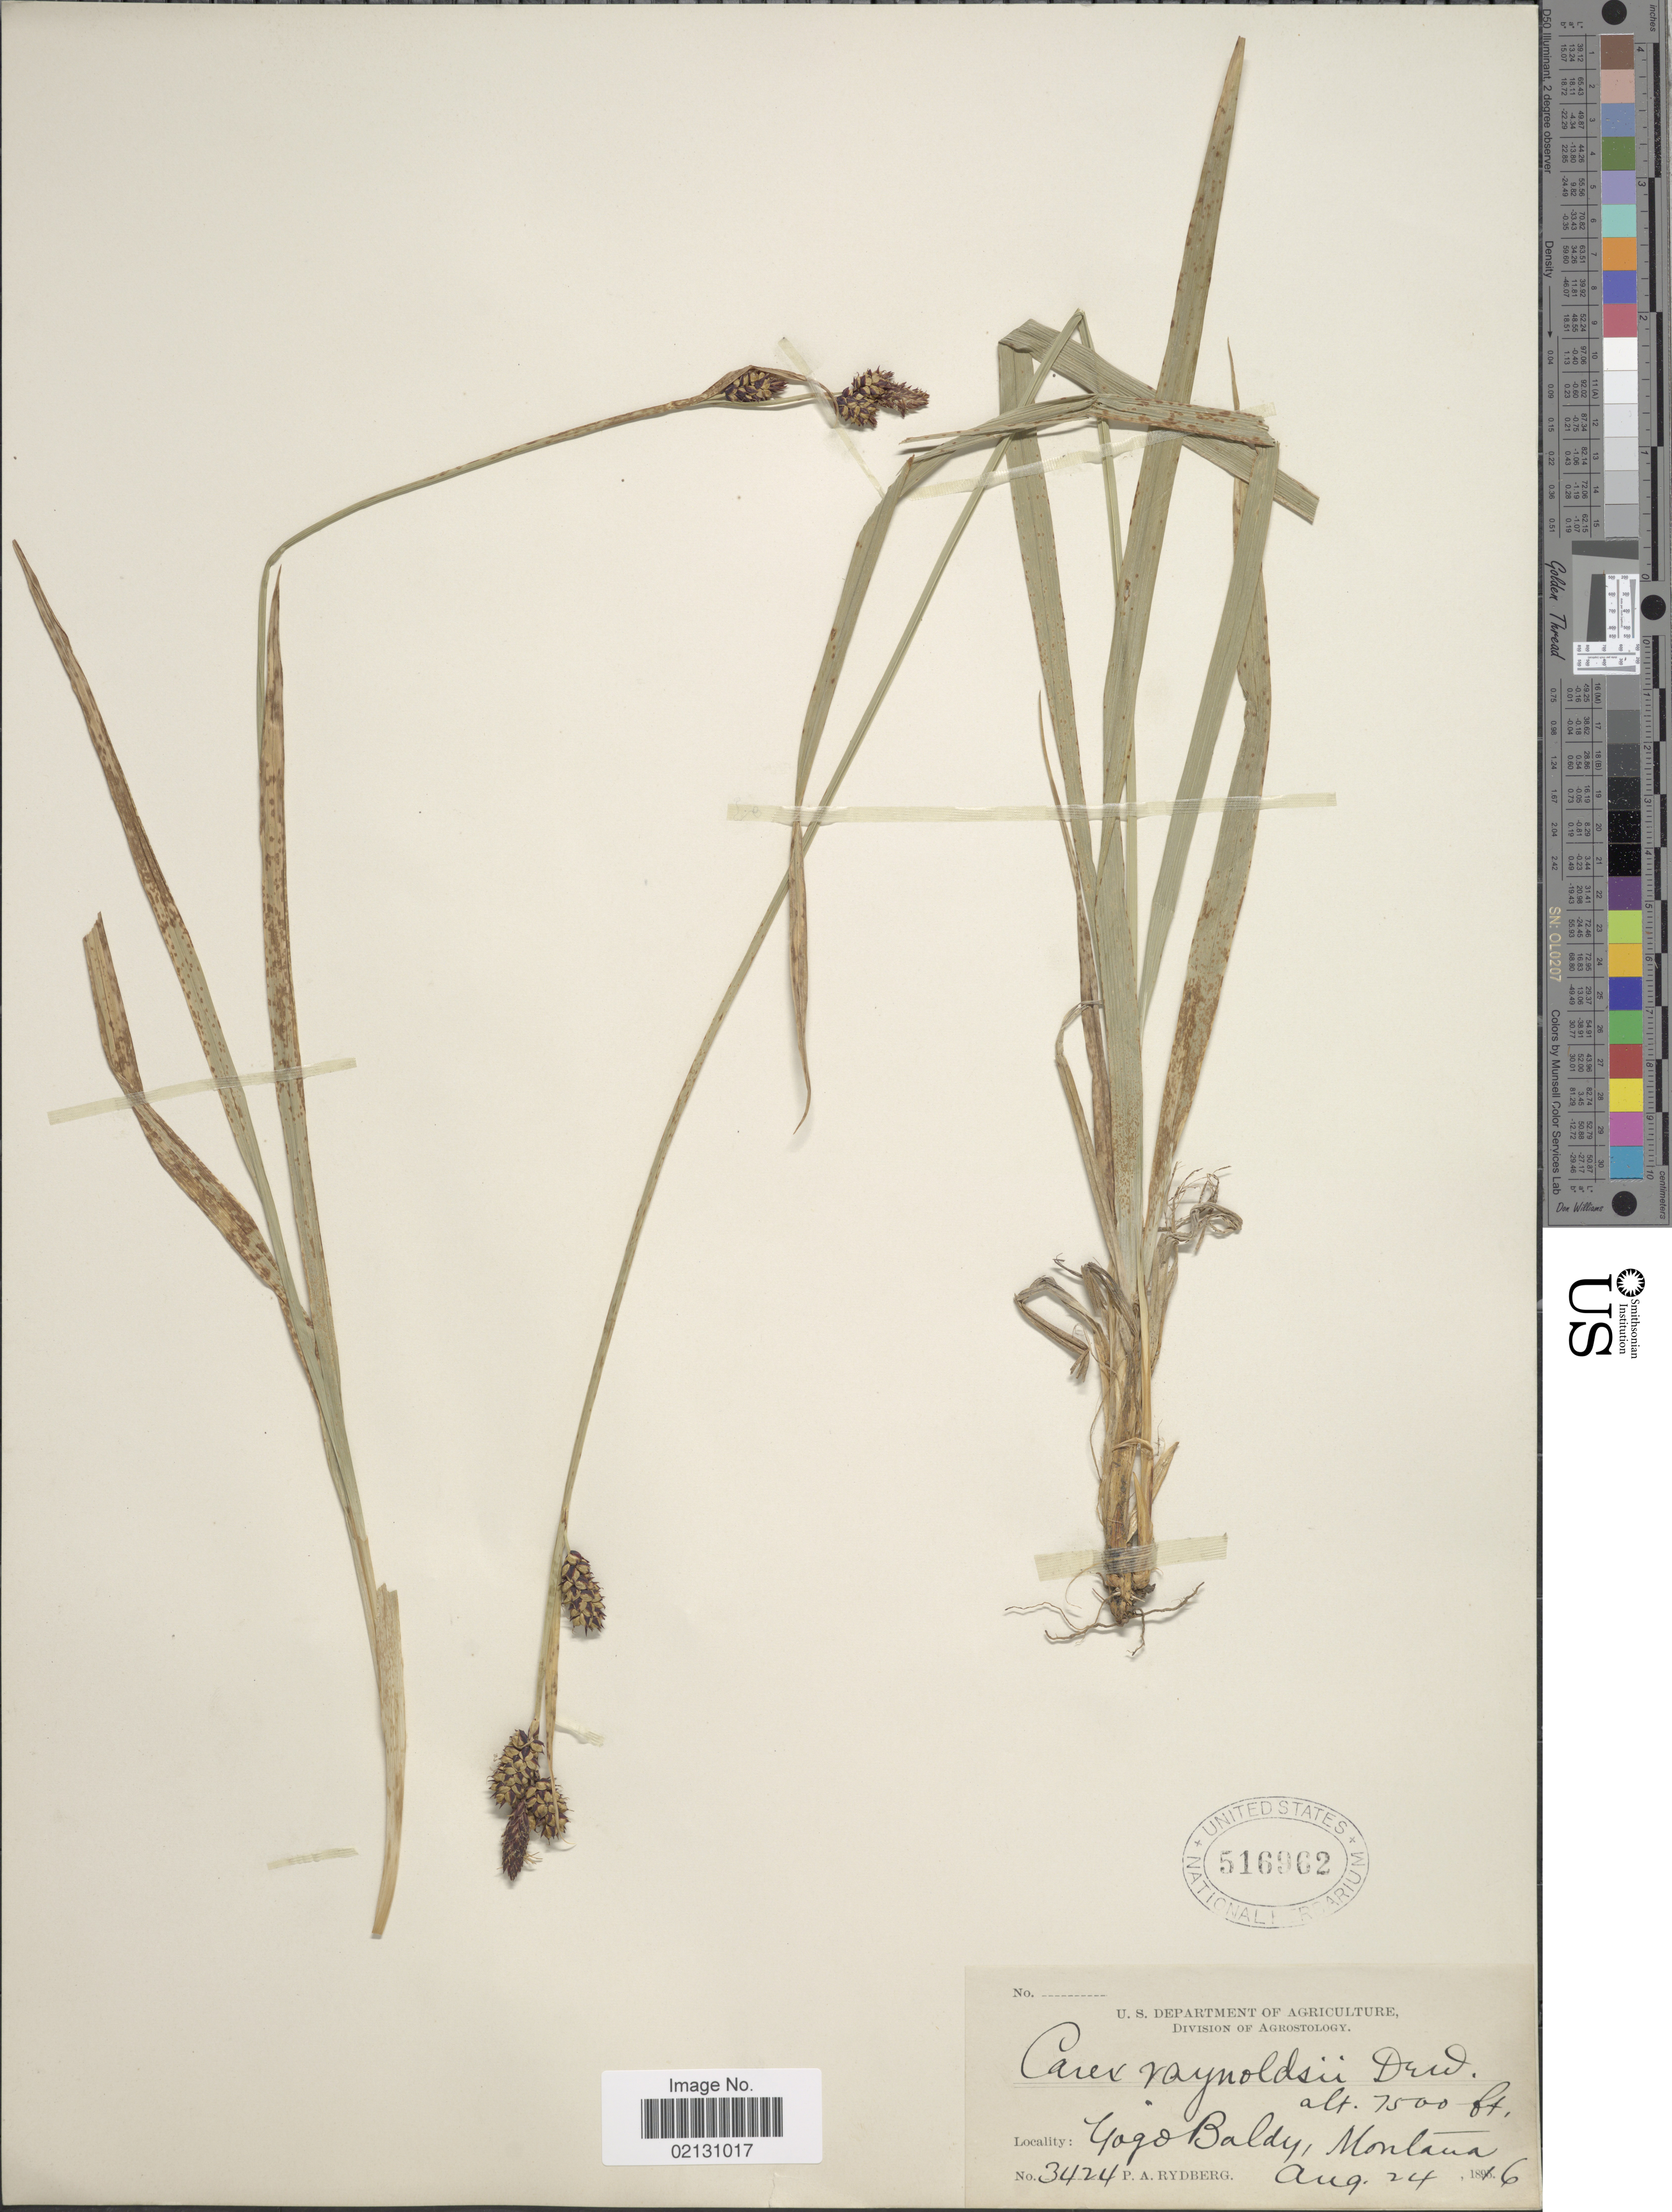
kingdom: Plantae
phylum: Tracheophyta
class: Liliopsida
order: Poales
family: Cyperaceae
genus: Carex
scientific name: Carex raynoldsii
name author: Dewey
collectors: P. A. Rydberg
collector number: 3424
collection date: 1896-08-24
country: United States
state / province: Montana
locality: Gog Baldy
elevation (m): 2286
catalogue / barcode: US 516962